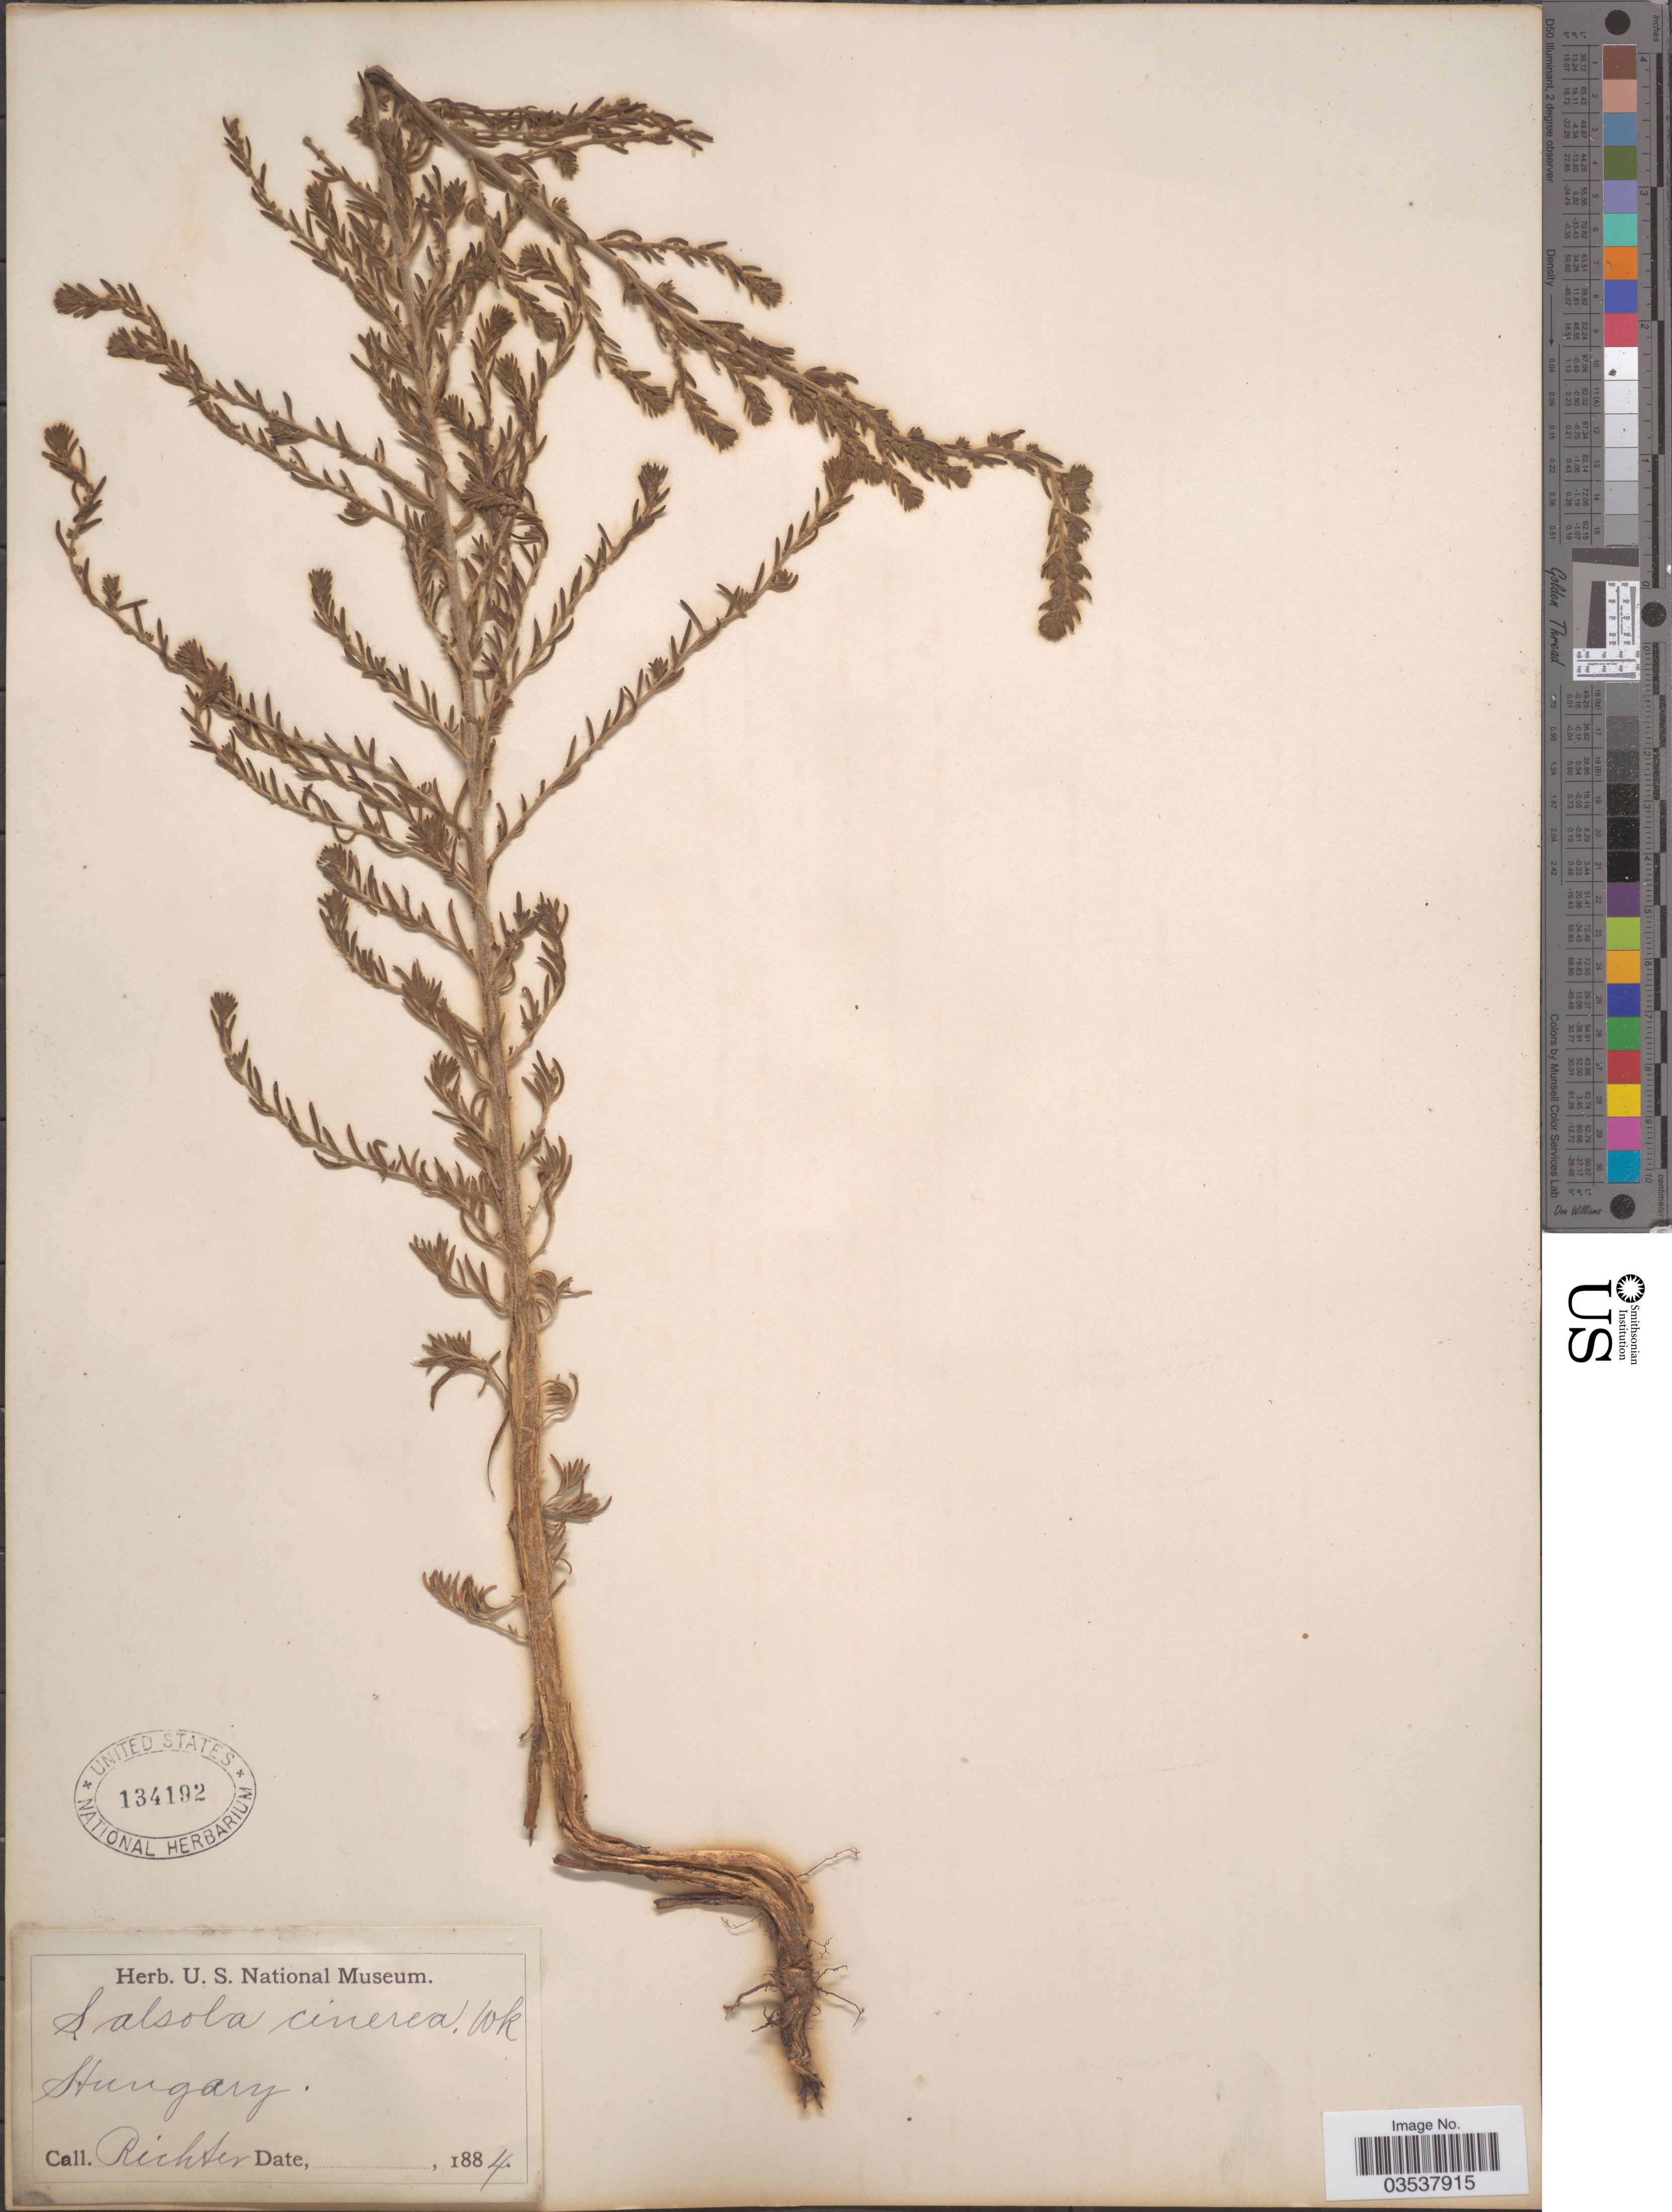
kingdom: Plantae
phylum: Tracheophyta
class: Magnoliopsida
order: Caryophyllales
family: Amaranthaceae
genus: Grubovia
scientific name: Grubovia sedoides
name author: (Pall.) G.L. Chu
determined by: Strong, Mark T., (BOT), Smithsonian Institution - National Museum of Natural History (UNITED STATES)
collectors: -- Richter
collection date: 1884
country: Hungary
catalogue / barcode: US 134192